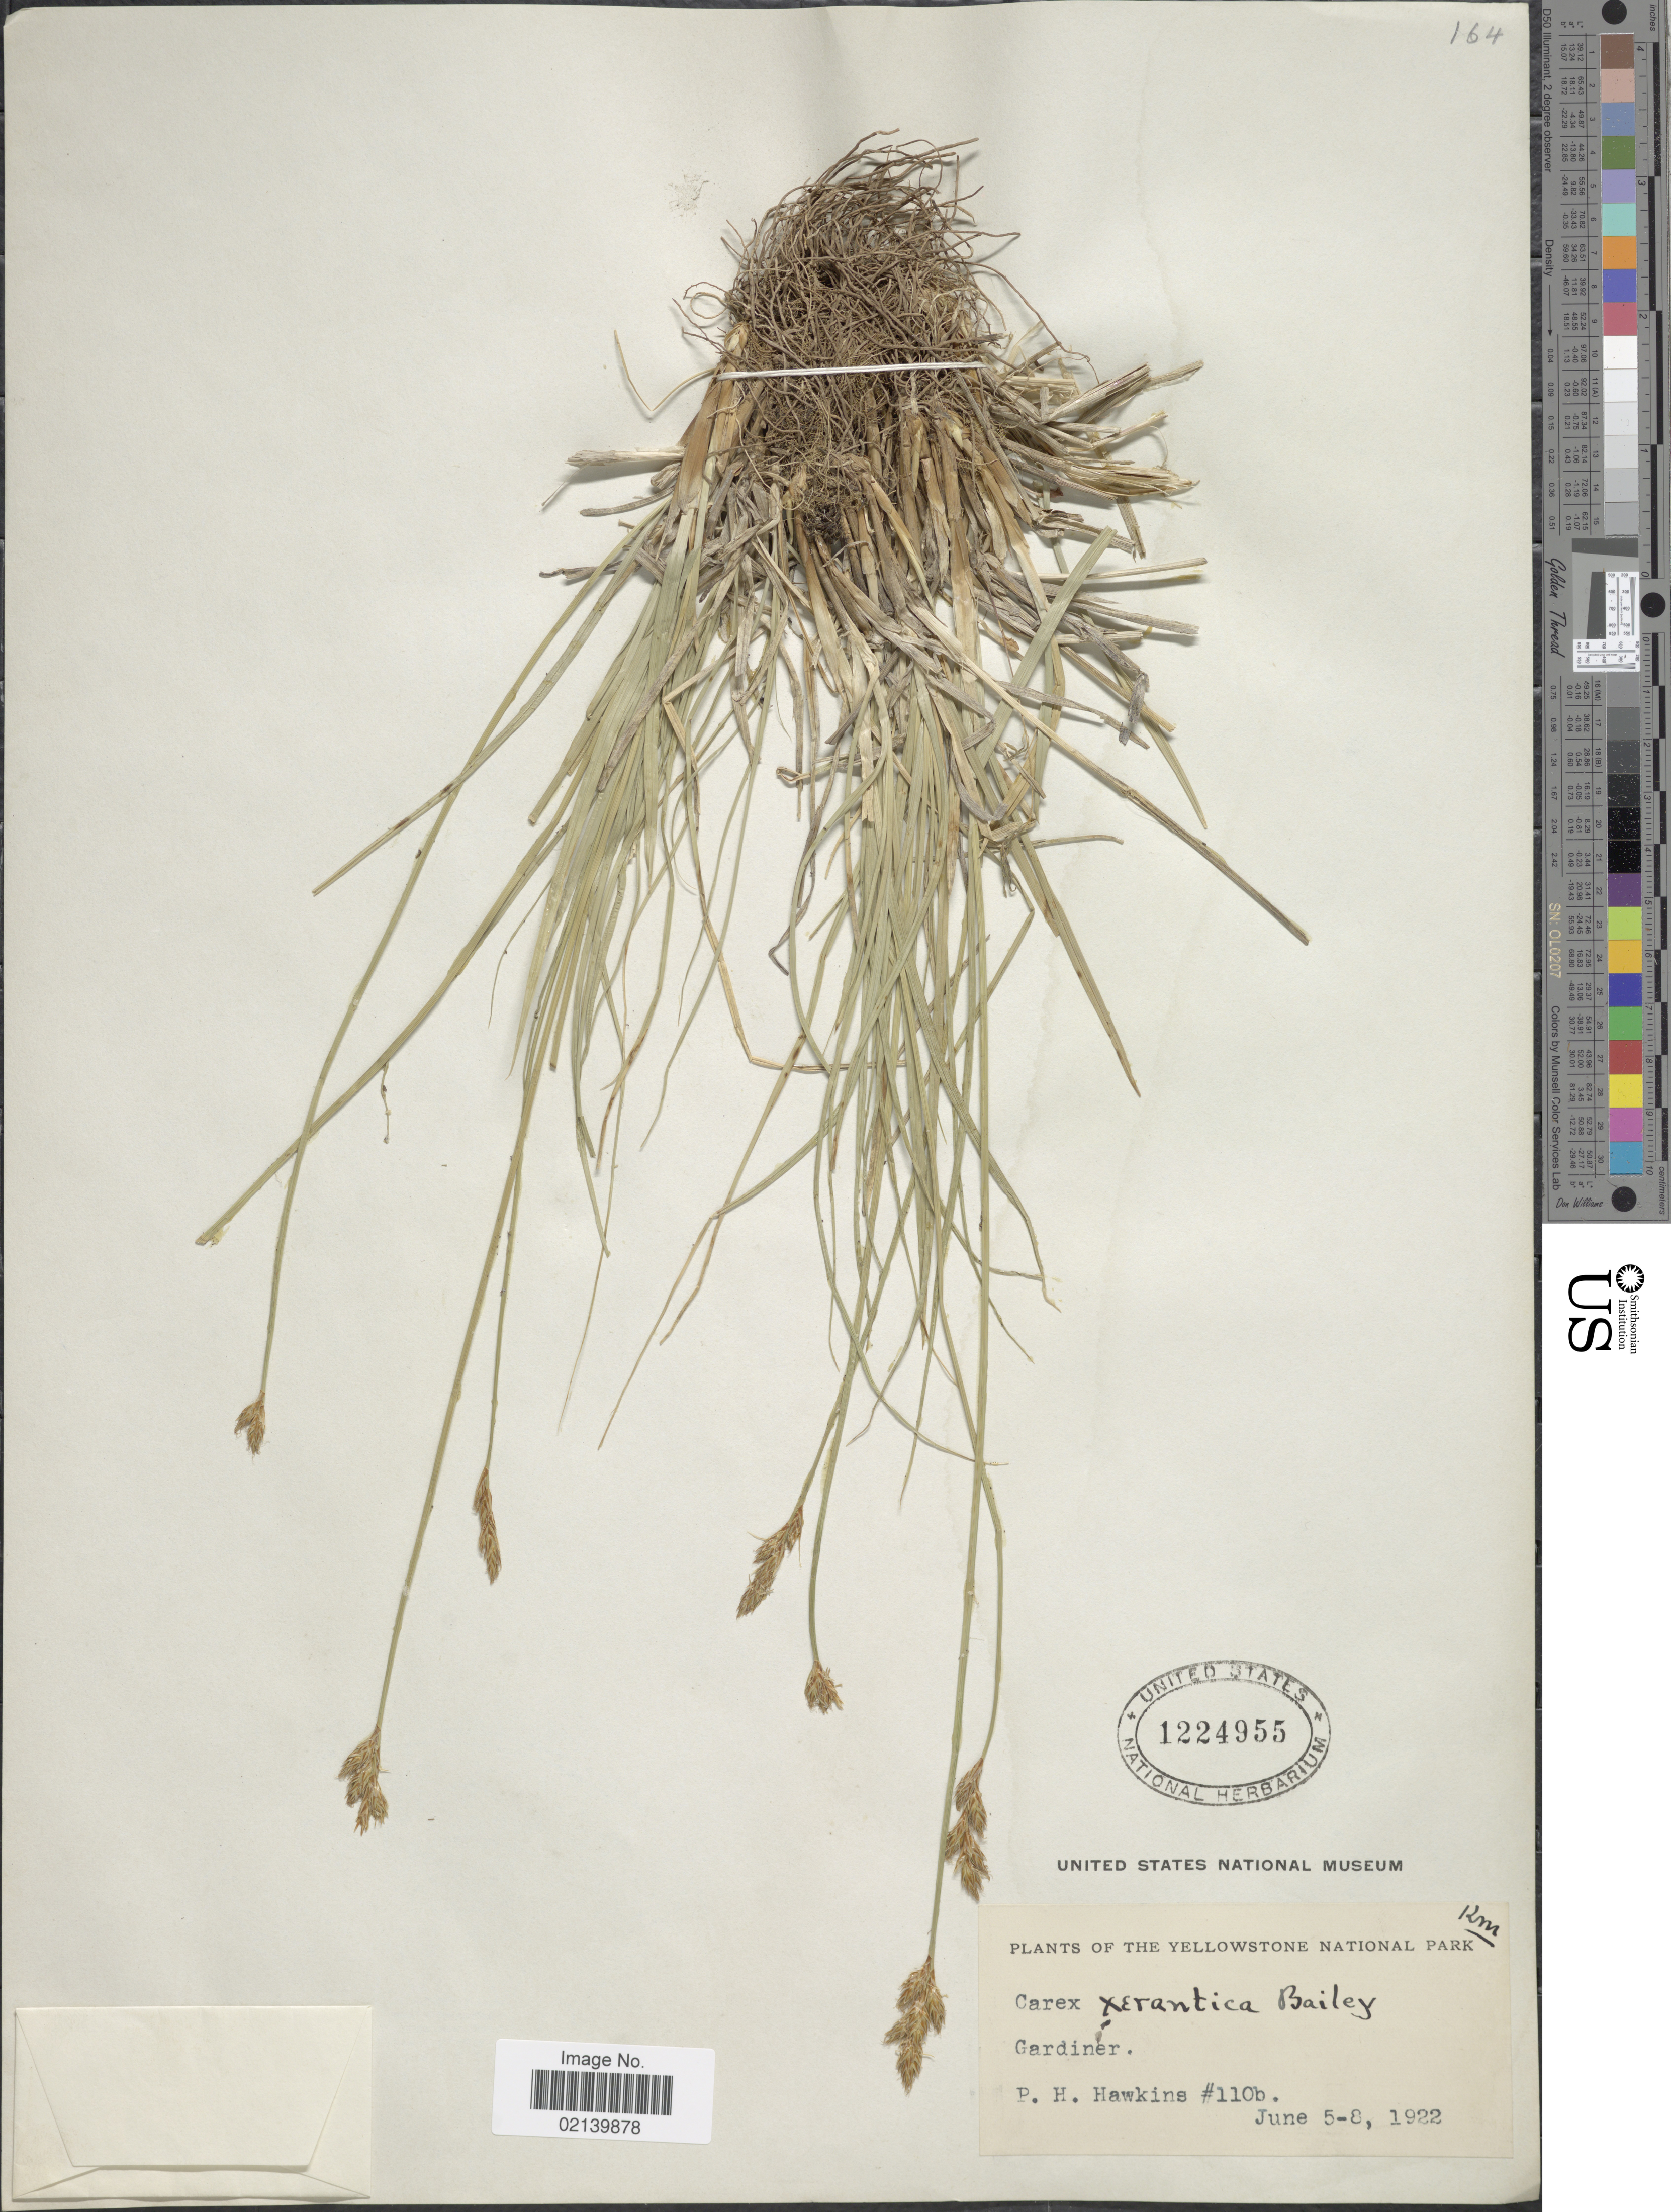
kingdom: Plantae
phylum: Tracheophyta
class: Liliopsida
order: Poales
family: Cyperaceae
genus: Carex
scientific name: Carex xerantica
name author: L.H. Bailey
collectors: P. Hawkins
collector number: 110b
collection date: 1922-06-05/1922-06-08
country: United States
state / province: Montana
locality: Yellowstone National Park. Gardiner.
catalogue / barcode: US 1224955